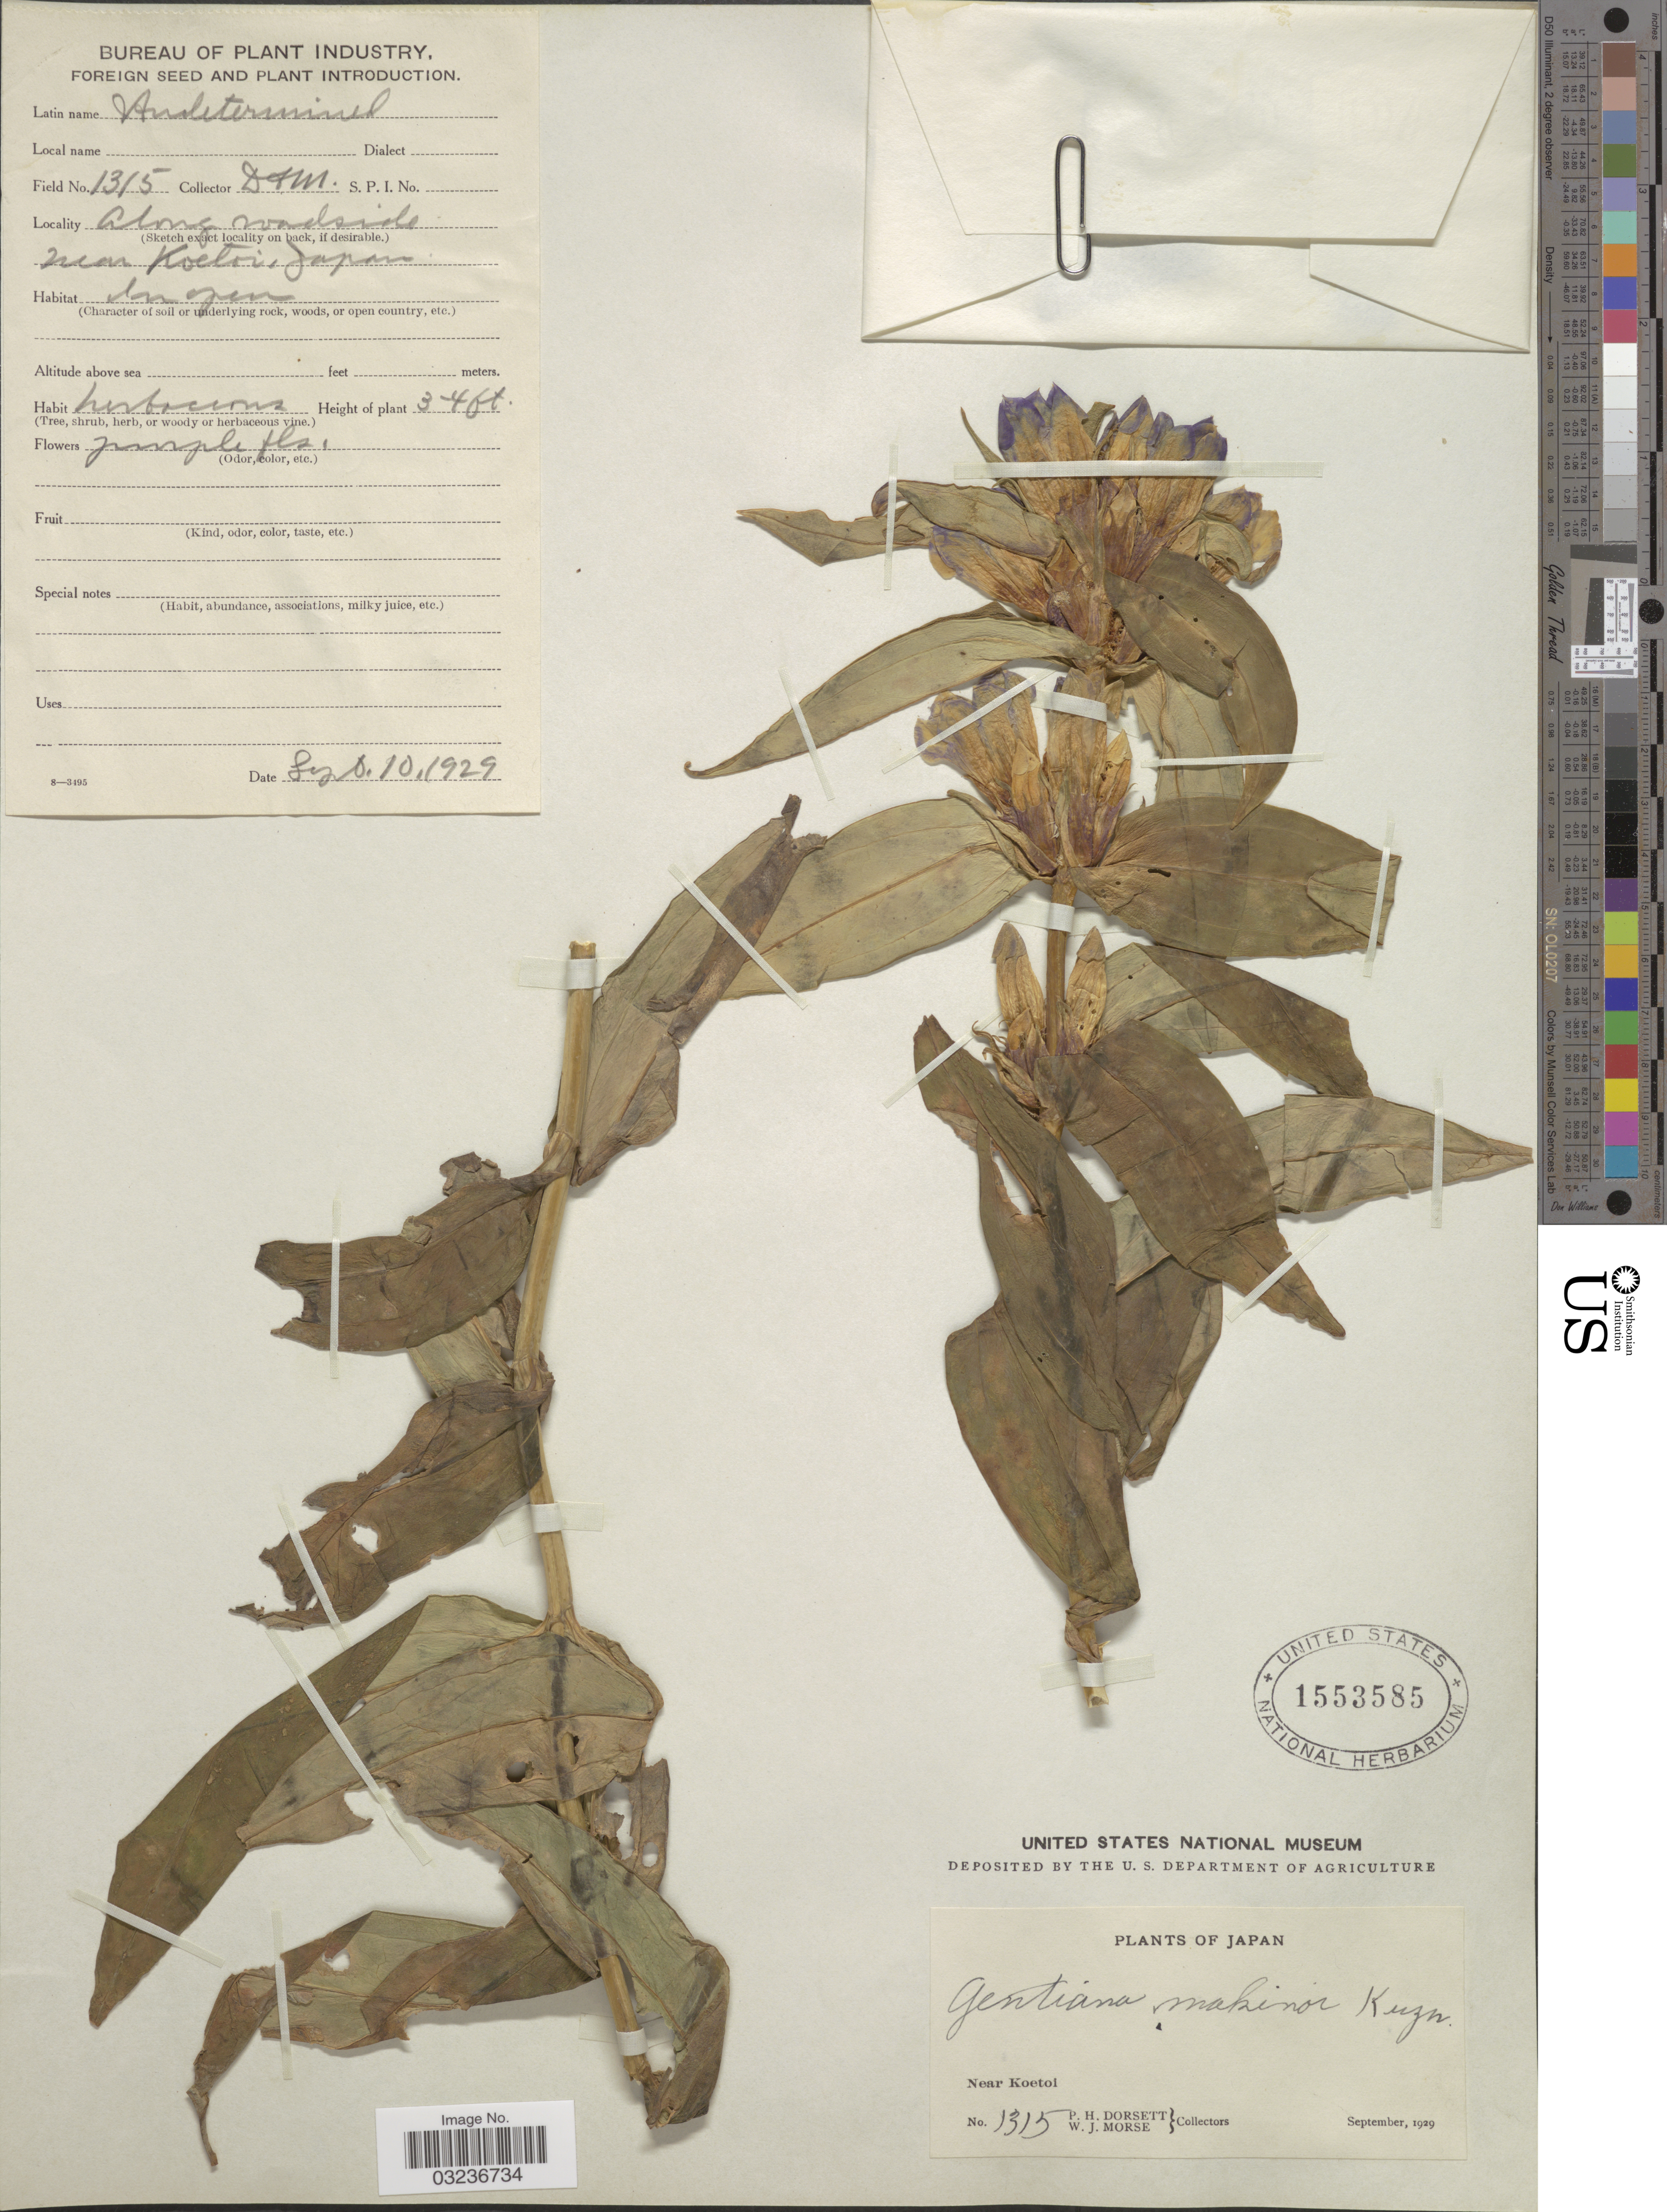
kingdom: Plantae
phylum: Tracheophyta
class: Magnoliopsida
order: Gentianales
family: Gentianaceae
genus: Gentiana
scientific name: Gentiana makinoi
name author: Kusn.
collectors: P. H. Dorsett & W. J. Morse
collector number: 1315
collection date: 1929-09-10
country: Japan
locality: Along roadside, Near Koetol.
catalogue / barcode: US 1553585